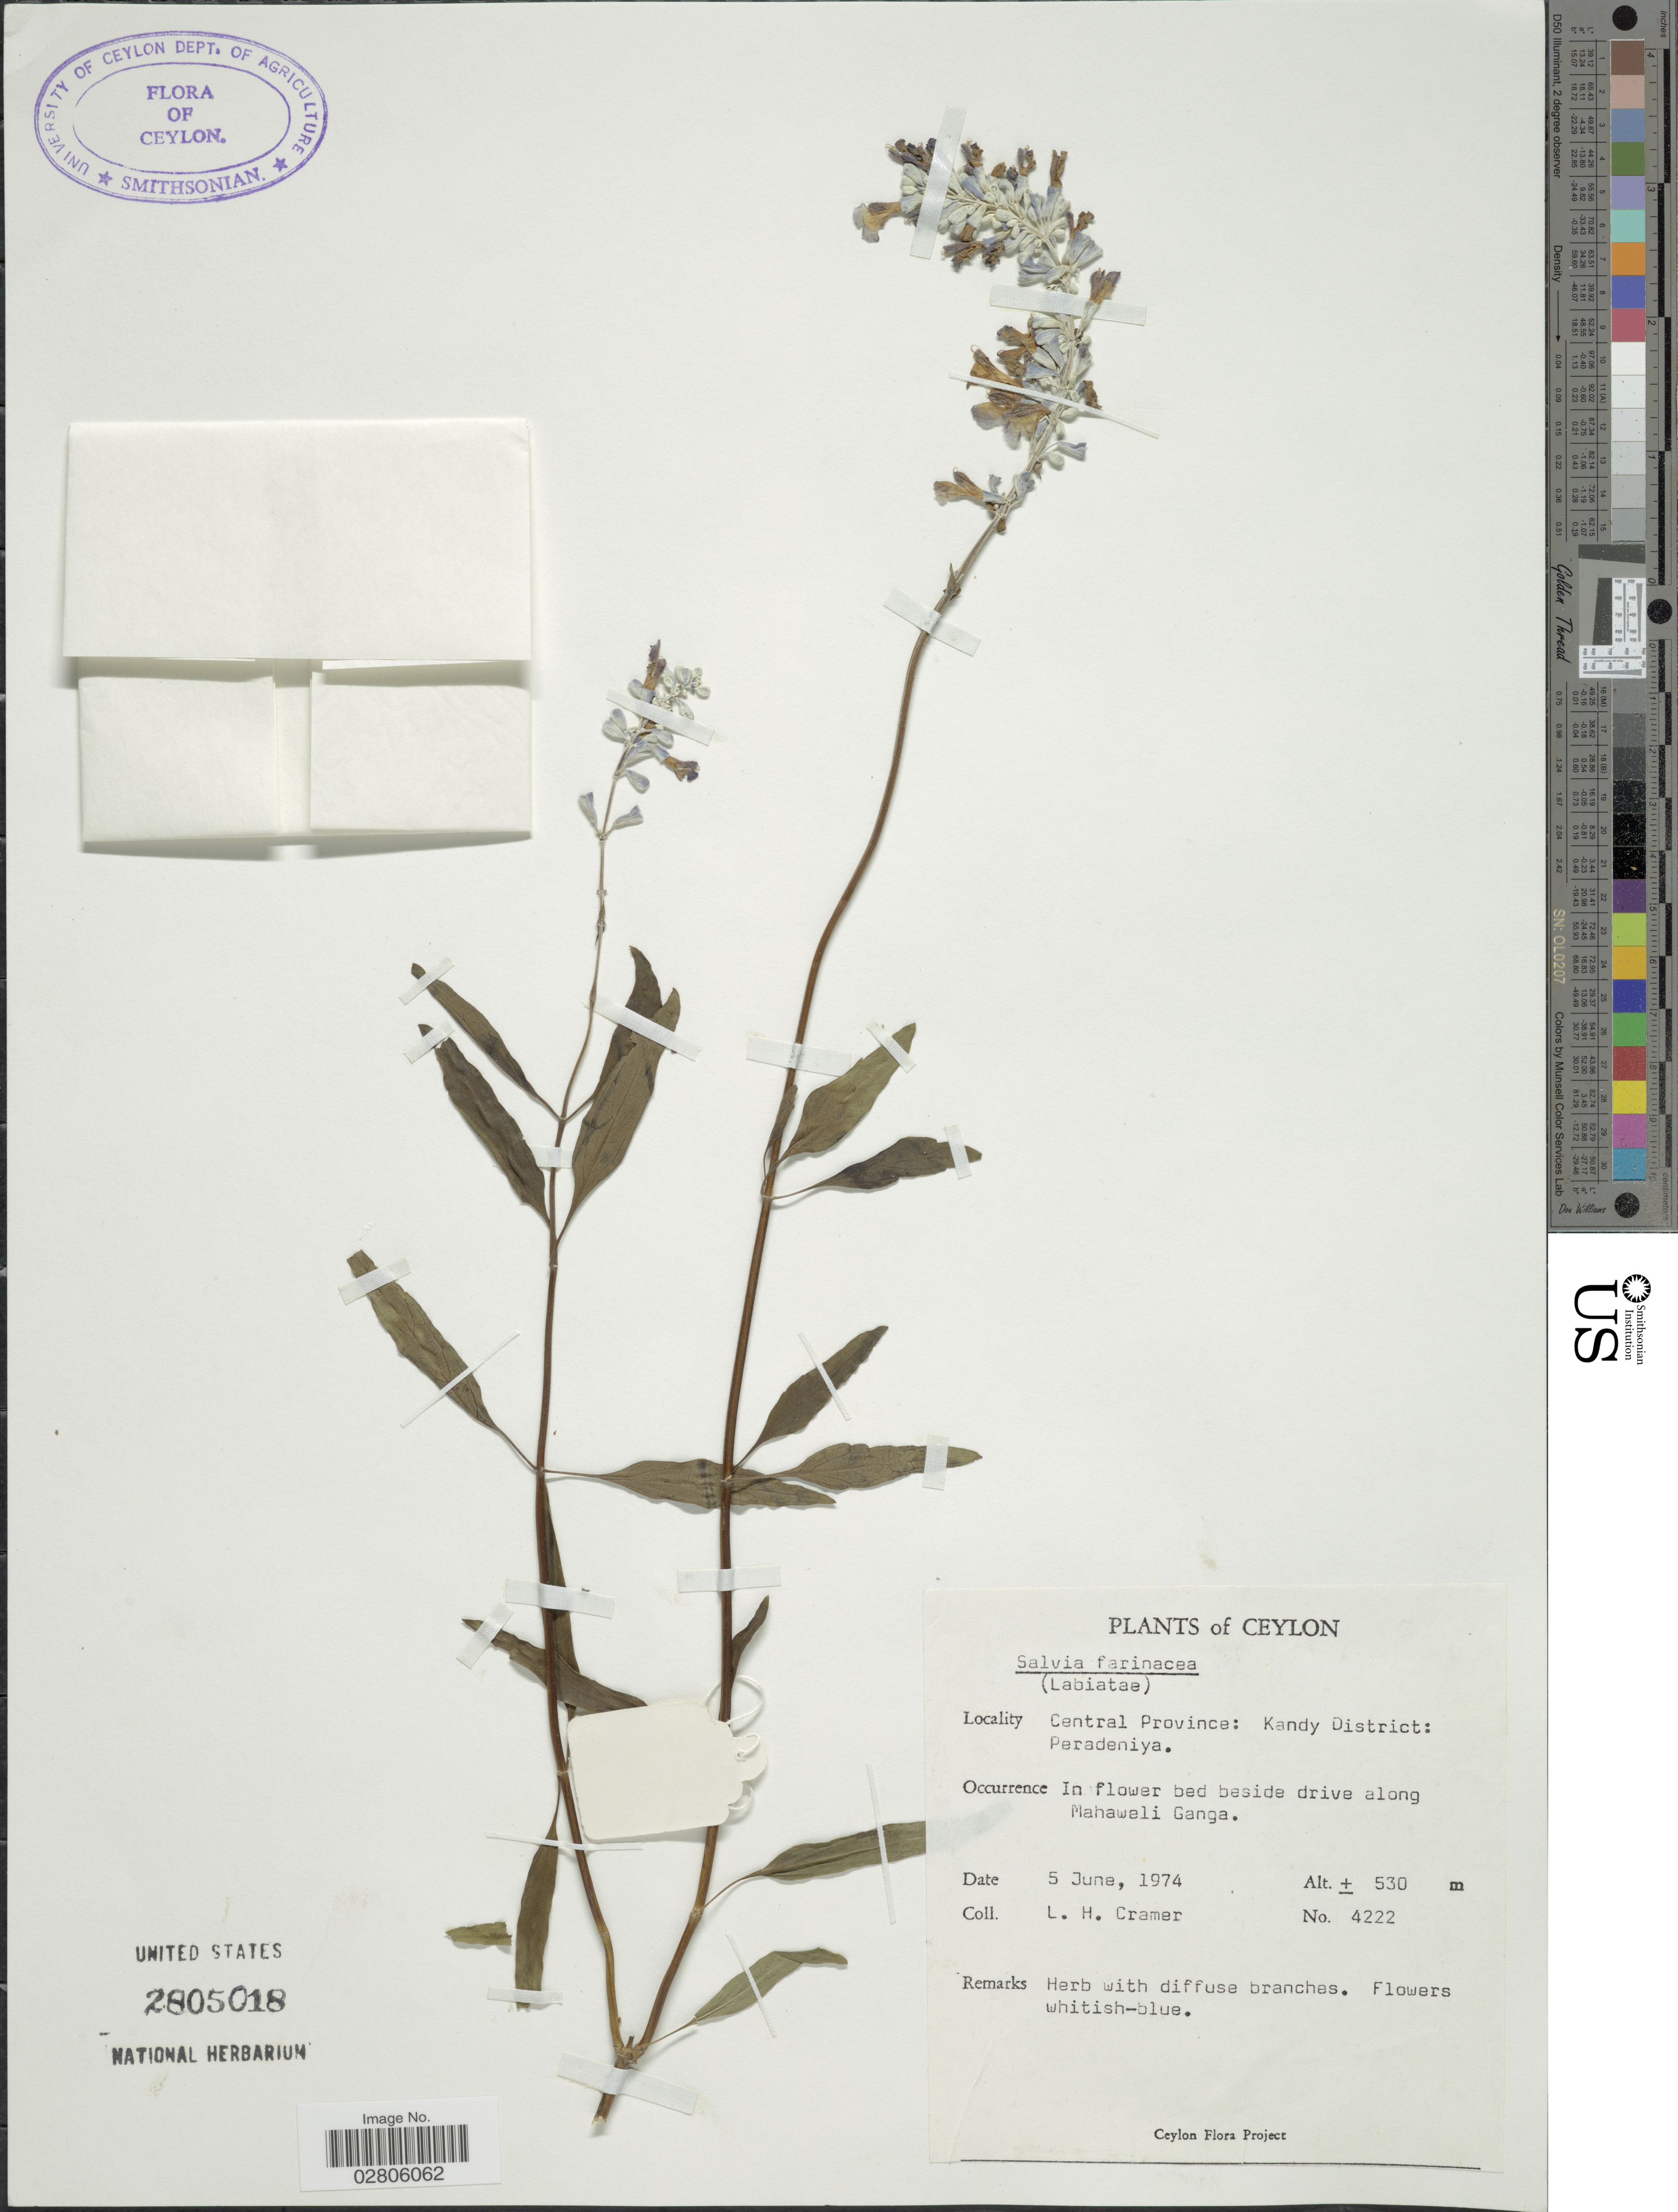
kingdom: Plantae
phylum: Tracheophyta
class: Magnoliopsida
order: Lamiales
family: Lamiaceae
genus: Salvia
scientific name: Salvia farinacea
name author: Benth.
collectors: L. H. Cramer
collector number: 4222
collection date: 1974-06-05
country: Sri Lanka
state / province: Central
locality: Ceylon, Central Province: Kandy District: Peradeniya, In flower bed beside drive along Mahaweli Ganga.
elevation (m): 530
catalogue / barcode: US 2805018